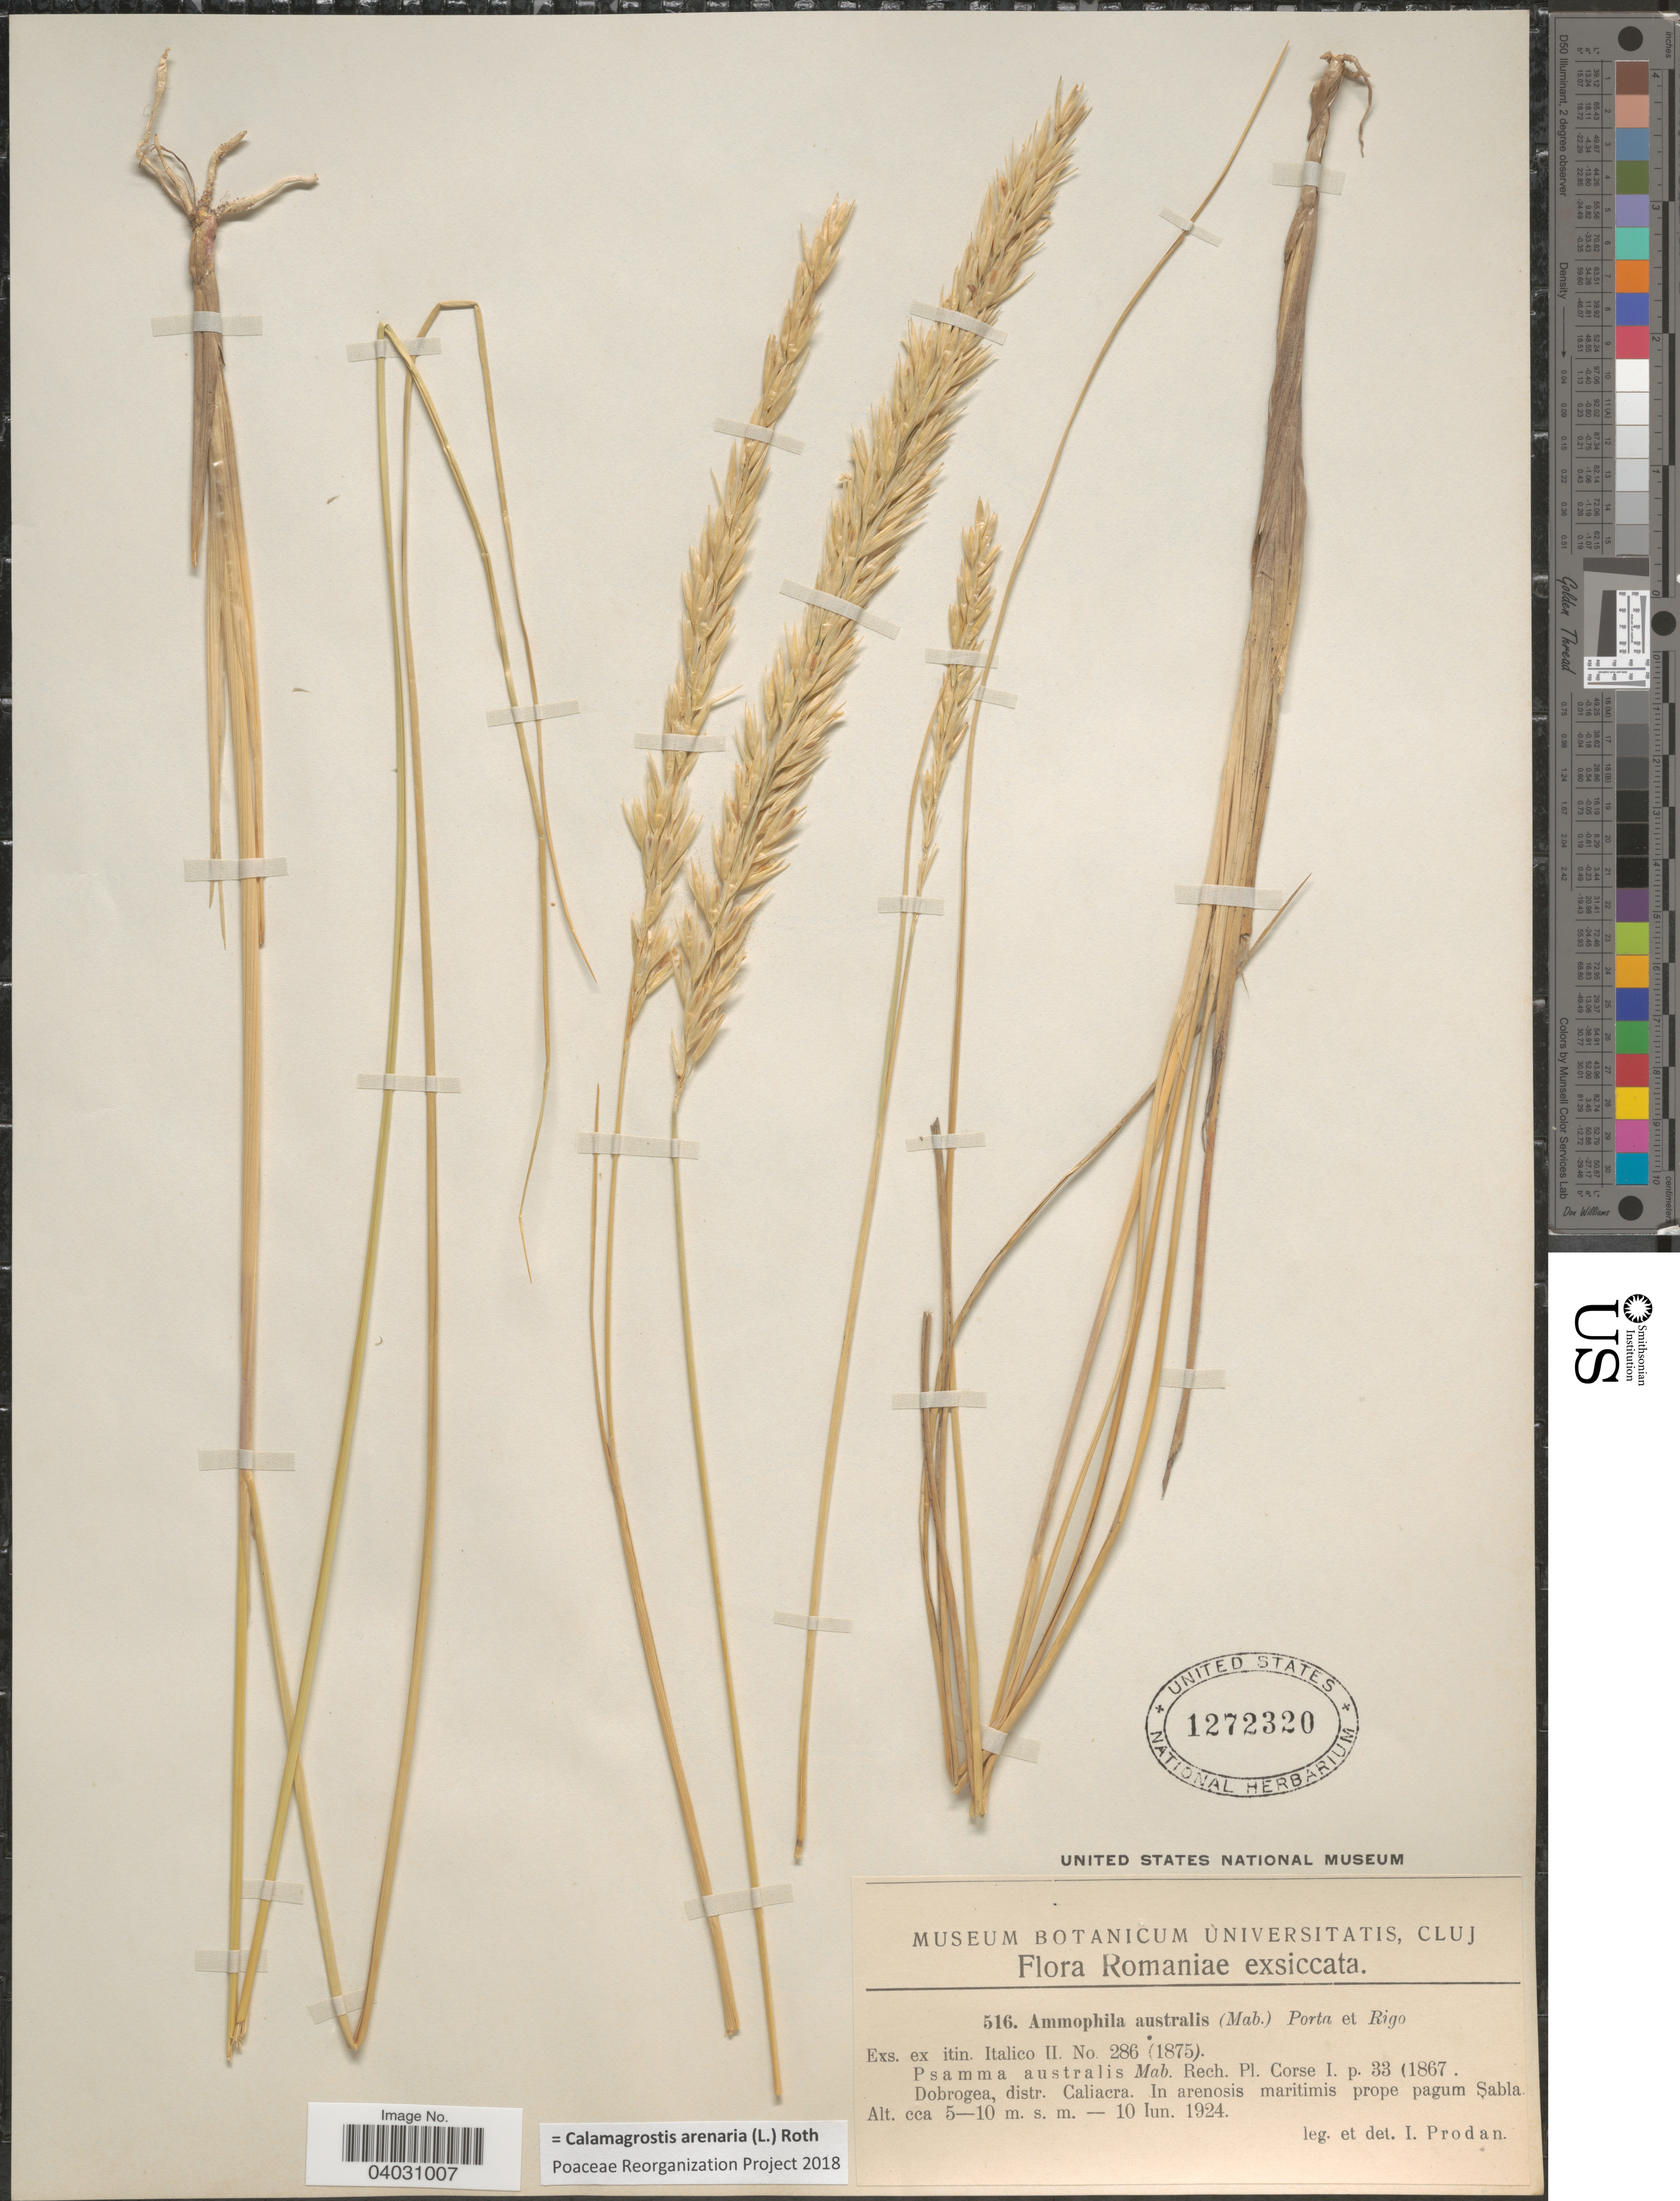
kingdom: Plantae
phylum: Tracheophyta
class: Liliopsida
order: Poales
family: Poaceae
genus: Calamagrostis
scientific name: Calamagrostis arenaria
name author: (L.) Roth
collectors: I. Prodán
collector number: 516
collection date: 1924-06-10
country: Romania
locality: Dobrogea, distr. Caliacra. In arenosis maritimis prope pagum Şabla.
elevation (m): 5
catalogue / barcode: US 1272320